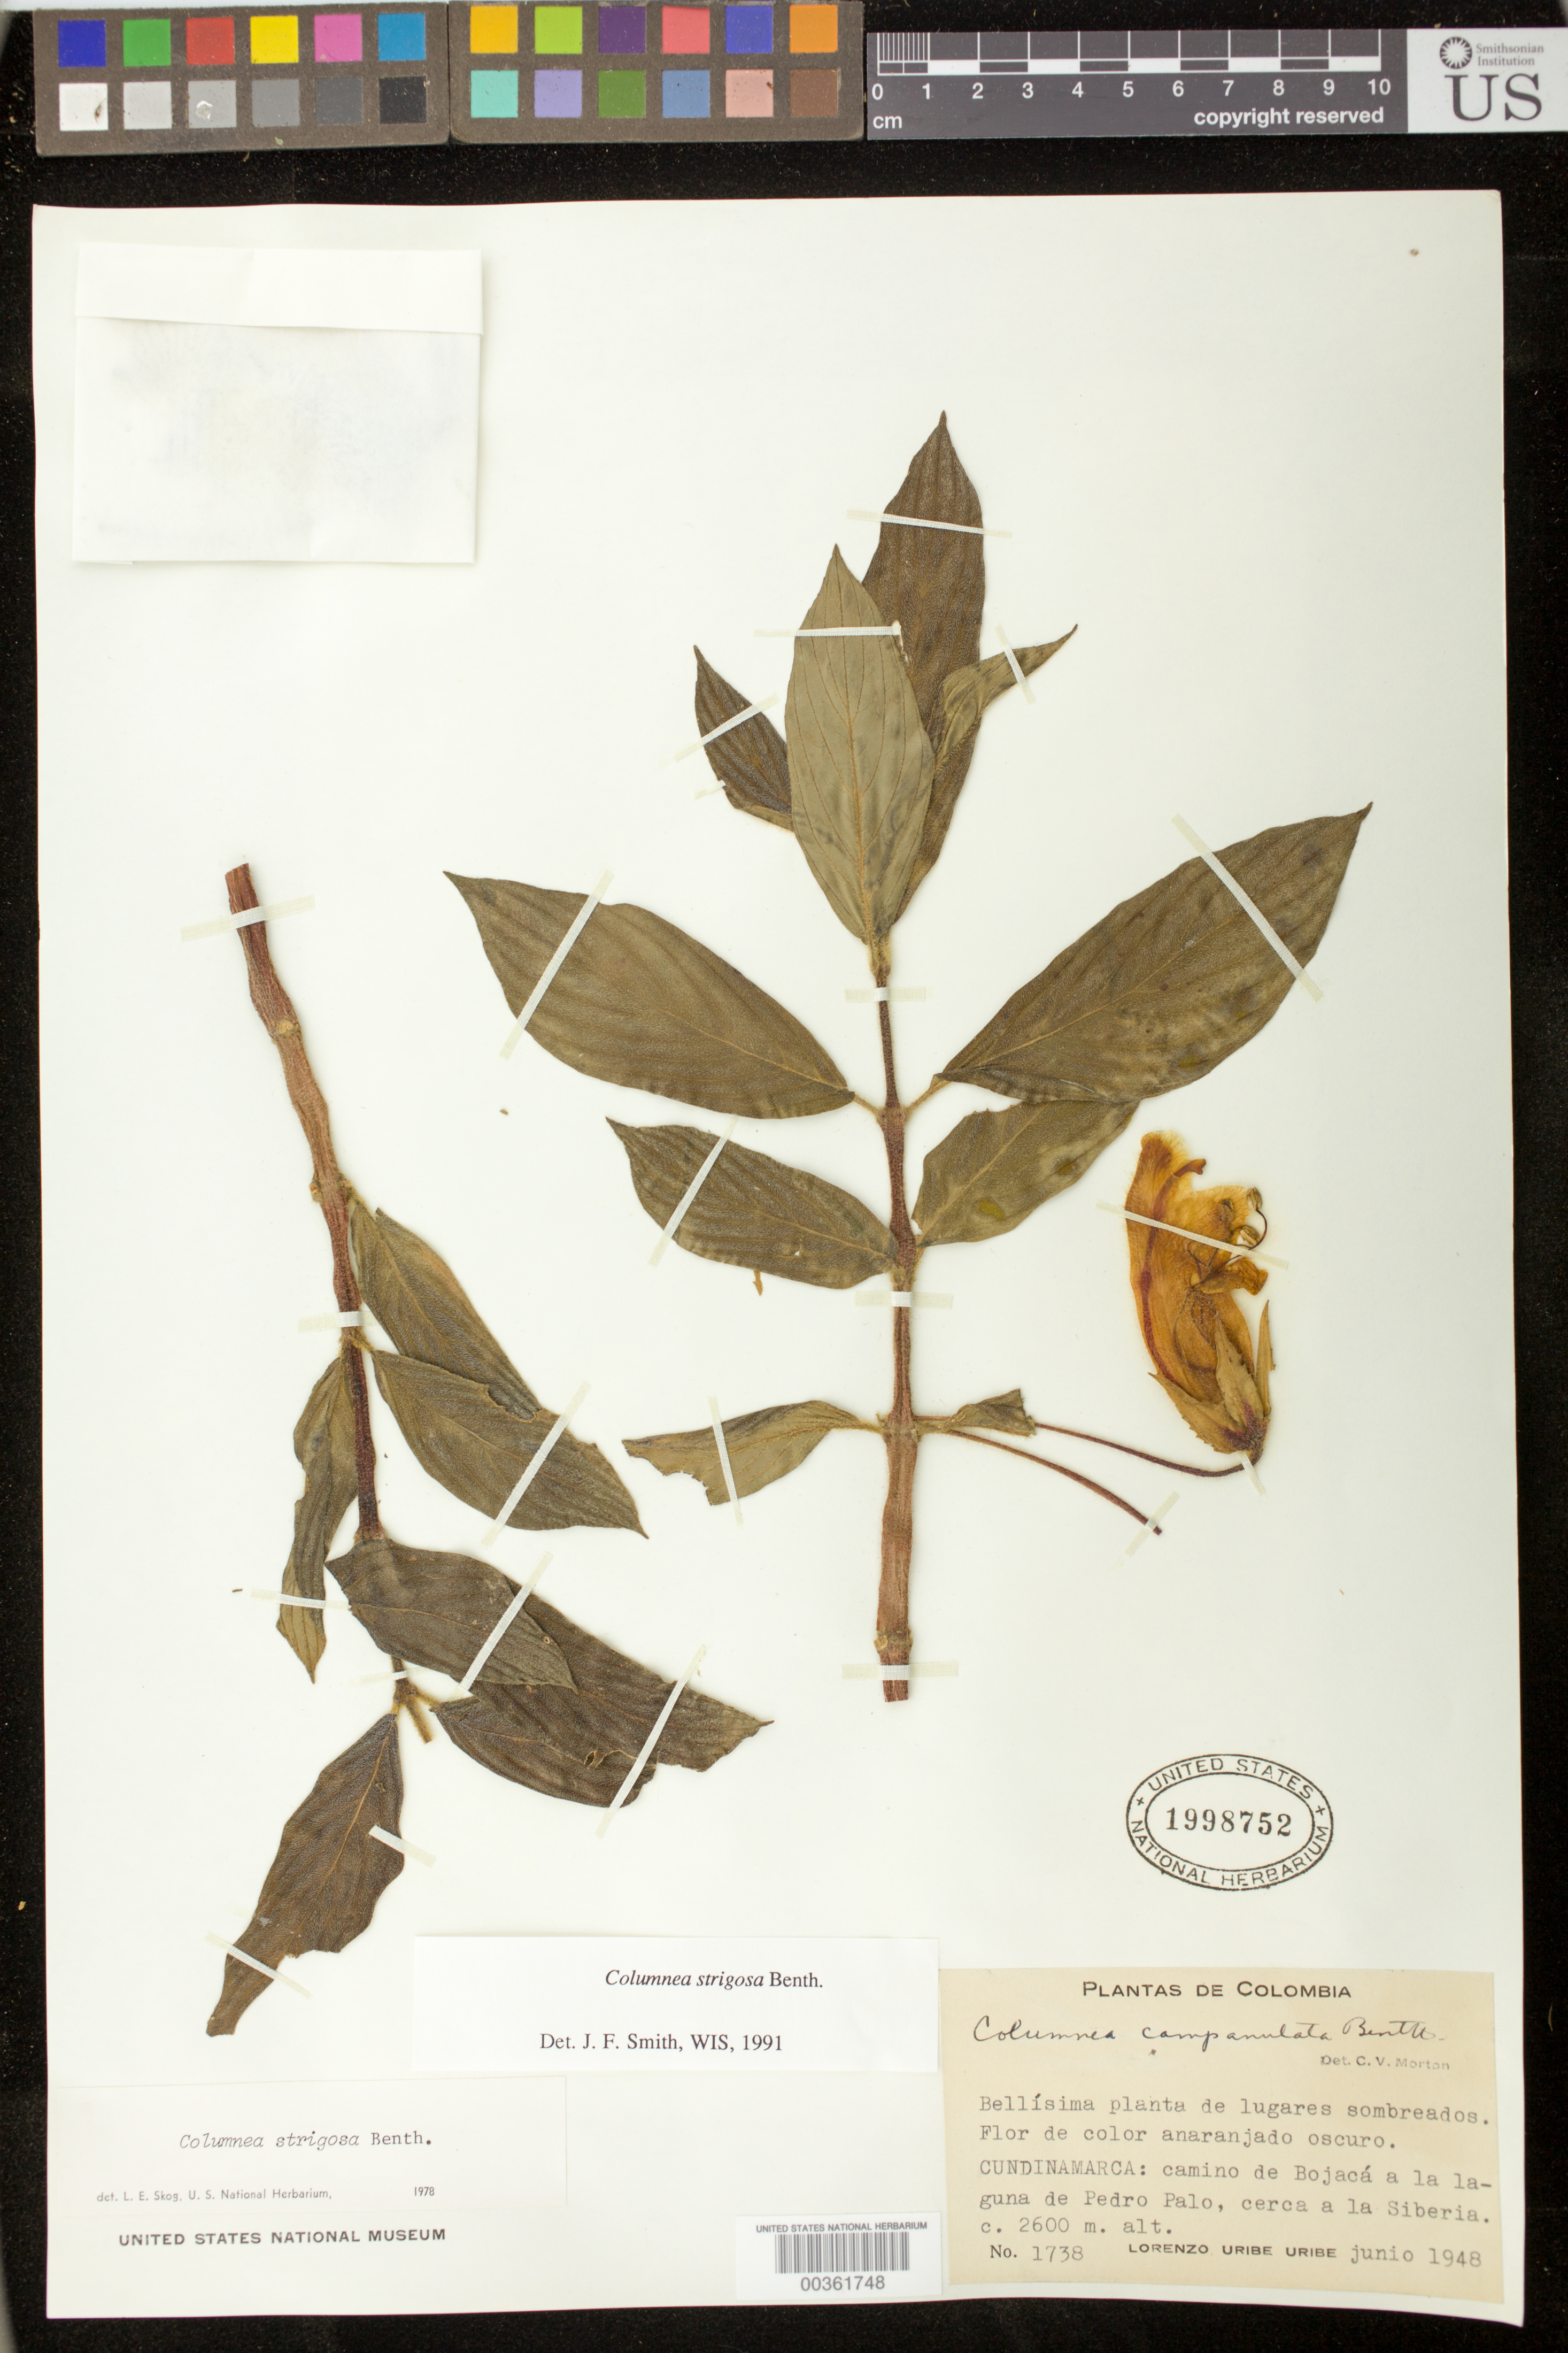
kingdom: Plantae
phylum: Tracheophyta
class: Magnoliopsida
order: Lamiales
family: Gesneriaceae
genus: Columnea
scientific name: Columnea strigosa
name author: Benth.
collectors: L. Uribe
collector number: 1738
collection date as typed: Jun 1948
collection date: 1948-06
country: Colombia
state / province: Cundinamarca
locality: Camino de Bojaca a la Laguna de Pedro Palo, cerca a La Siberia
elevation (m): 2600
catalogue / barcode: US 1998752